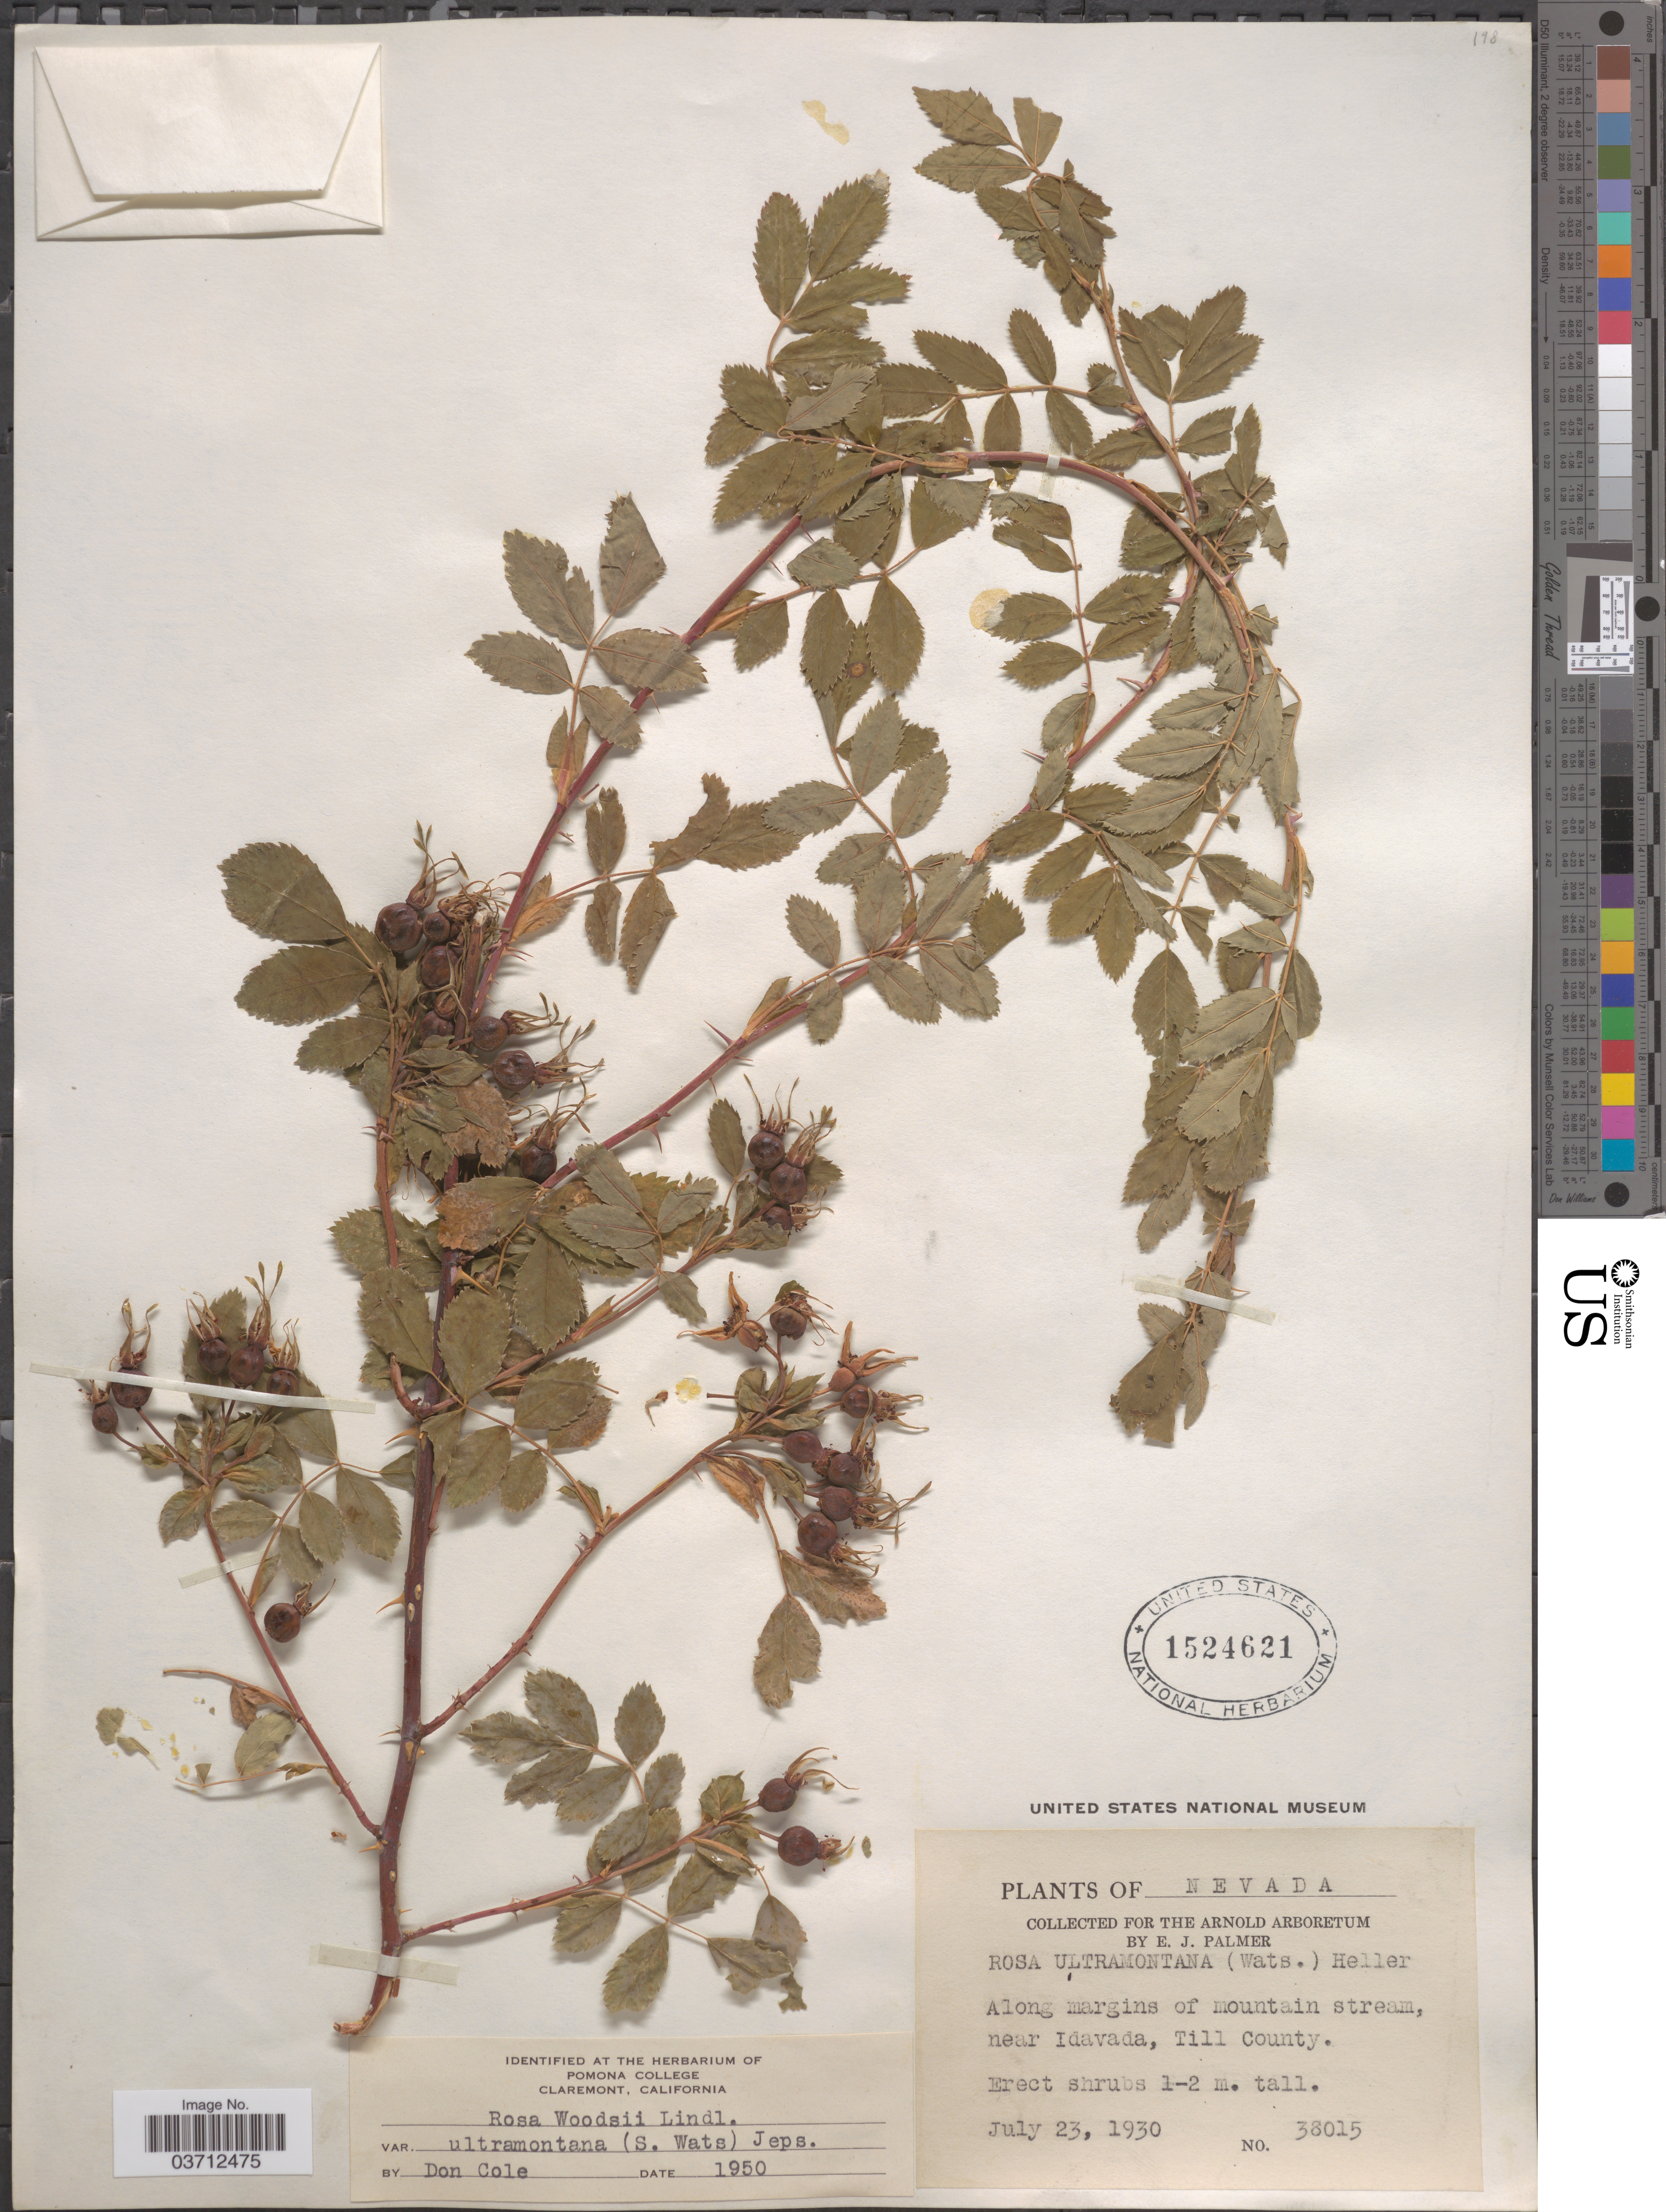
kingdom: Plantae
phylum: Tracheophyta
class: Magnoliopsida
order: Rosales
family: Rosaceae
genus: Rosa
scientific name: Rosa woodsii var. ultramontana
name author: Lindl.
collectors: E. J. Palmer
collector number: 38015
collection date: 1930-07-23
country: United States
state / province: Nevada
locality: Along margins of mountain stream, near Idavada, Till County.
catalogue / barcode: US 1524621